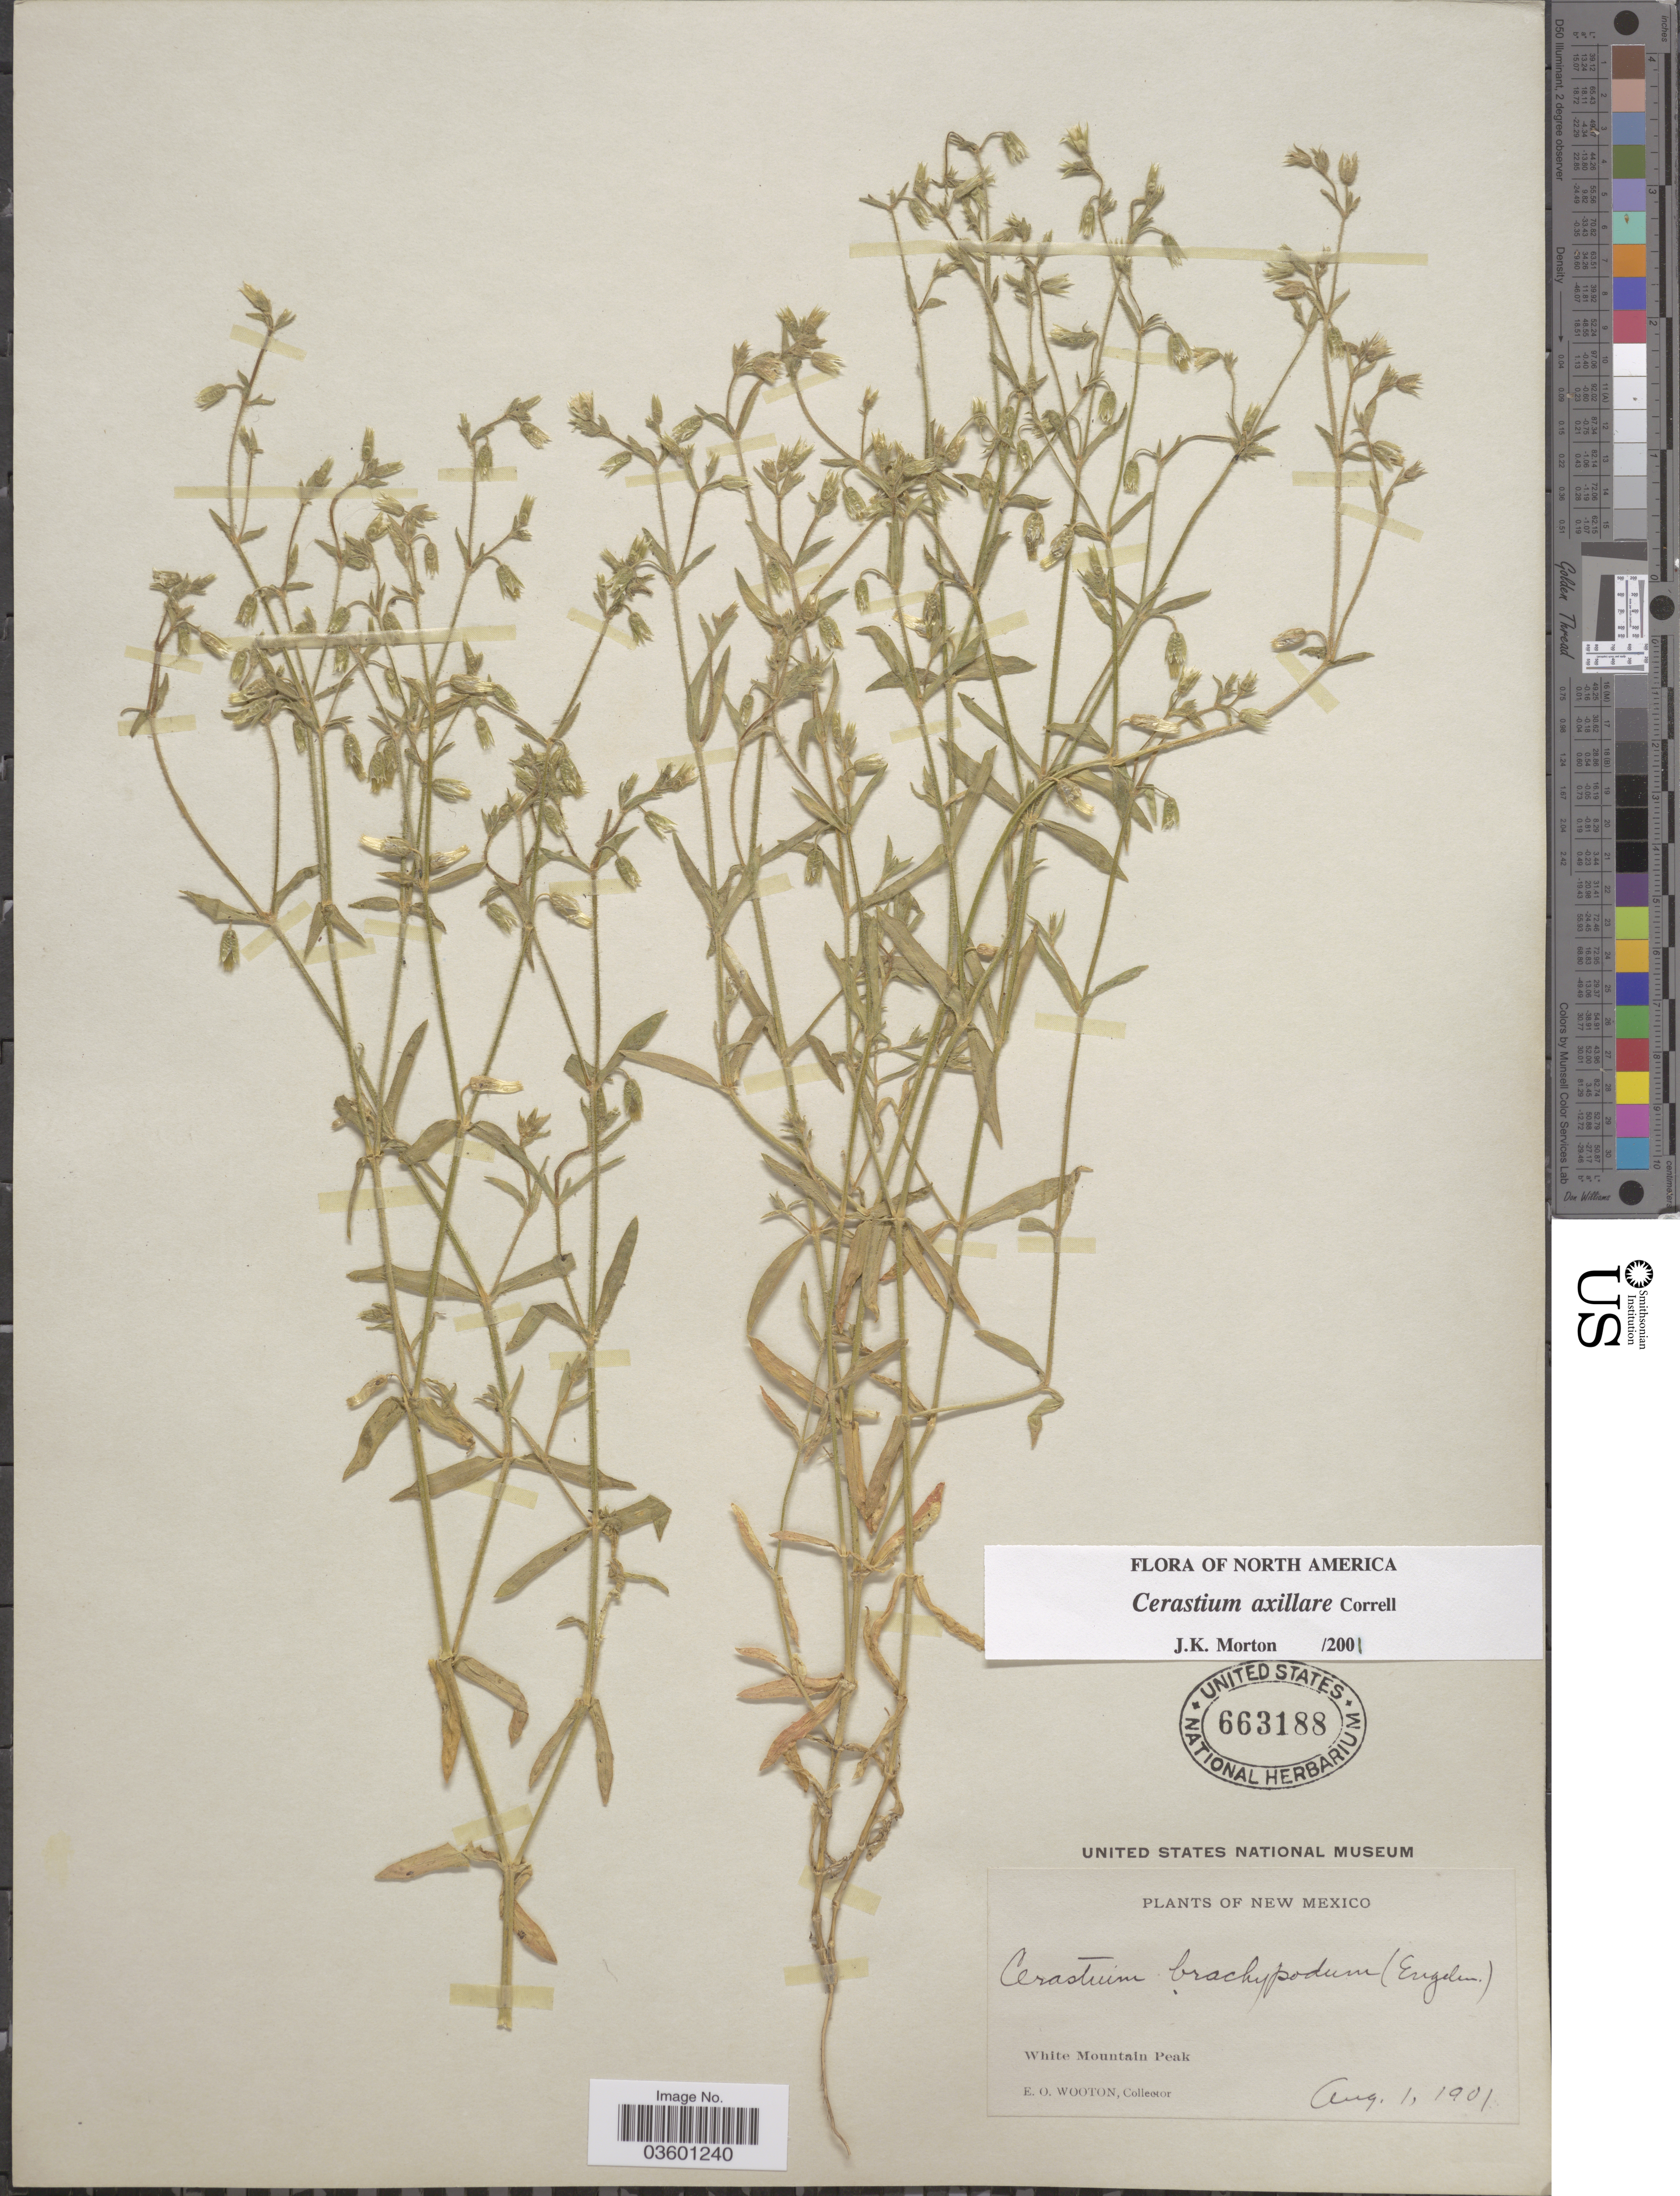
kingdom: Plantae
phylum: Tracheophyta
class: Magnoliopsida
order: Caryophyllales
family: Caryophyllaceae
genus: Cerastium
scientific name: Cerastium axillare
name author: Correll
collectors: E. O. Wooton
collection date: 1901-08-01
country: United States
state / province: New Mexico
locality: White Mountain Peak.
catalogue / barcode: US 663188